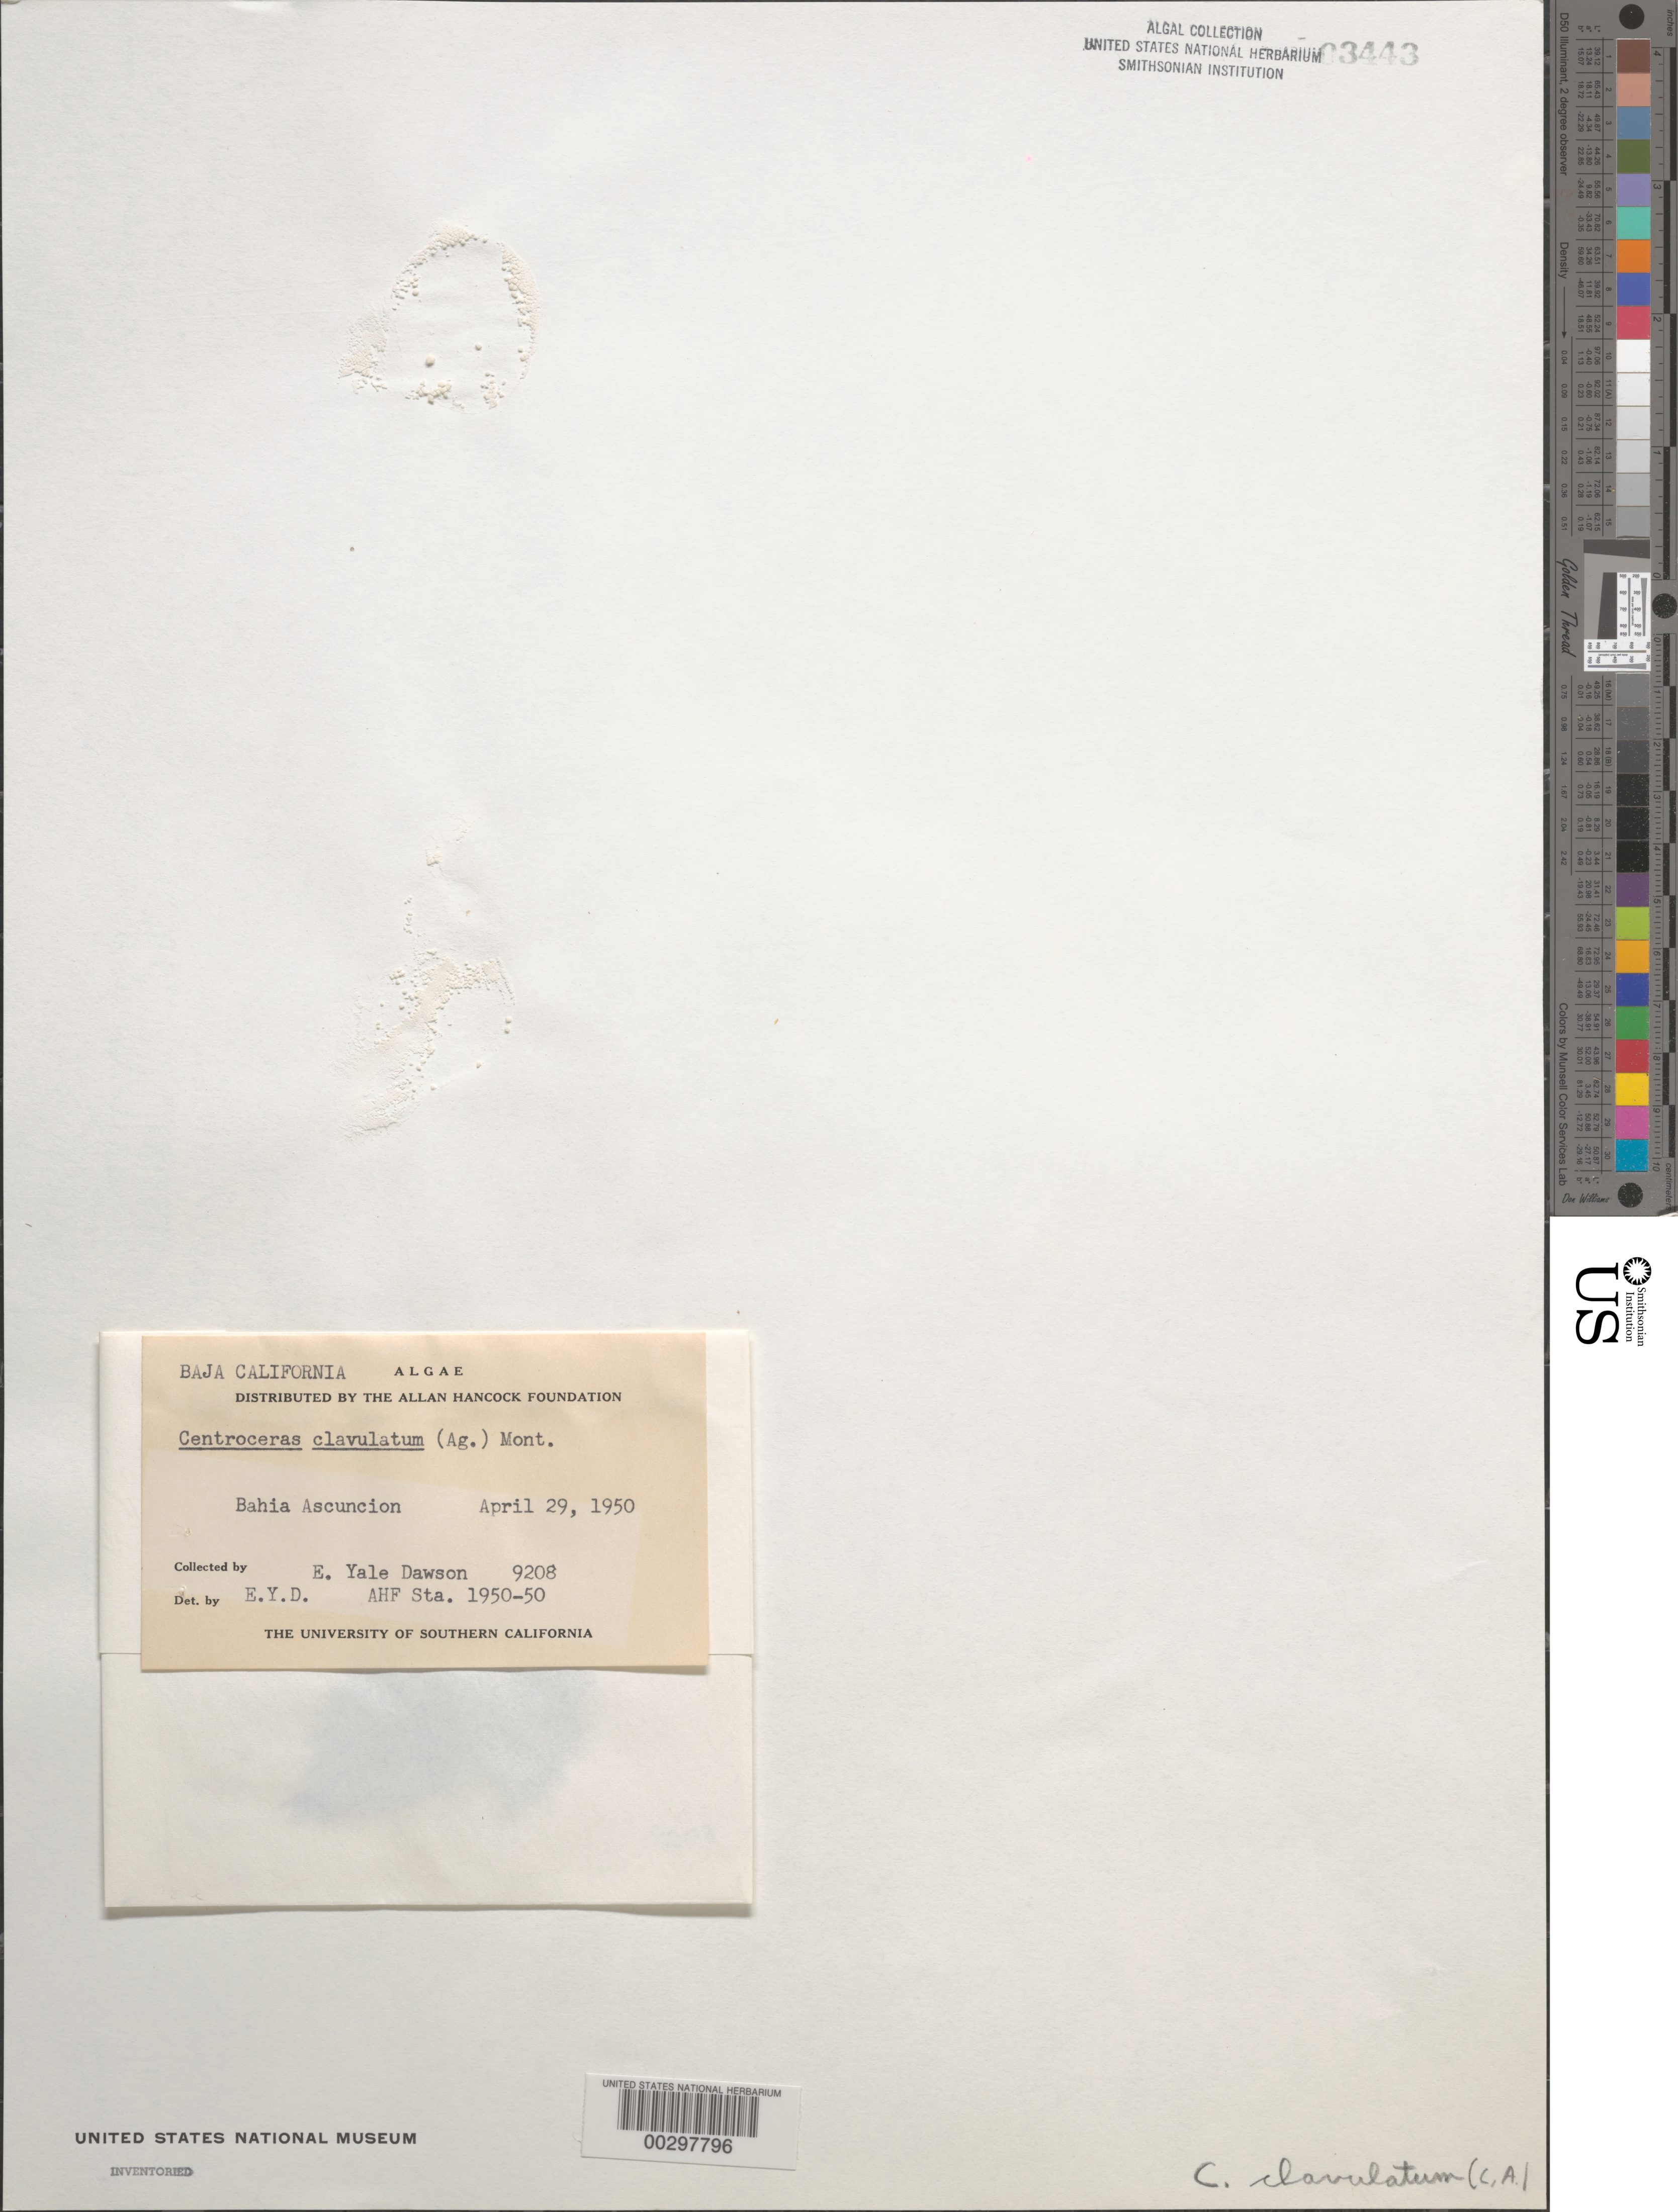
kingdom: Plantae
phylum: Rhodophyta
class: Florideophyceae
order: Ceramiales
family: Ceramiaceae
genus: Centroceras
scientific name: Centroceras clavulatum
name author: (C. Agardh) Mont.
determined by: Dawson, E. Y.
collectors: E. Y. Dawson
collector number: EYD 9208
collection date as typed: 29 Apr 1950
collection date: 1950-04-29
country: Mexico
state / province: Baja California Sur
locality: Bahia Asuncion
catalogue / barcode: US 3443